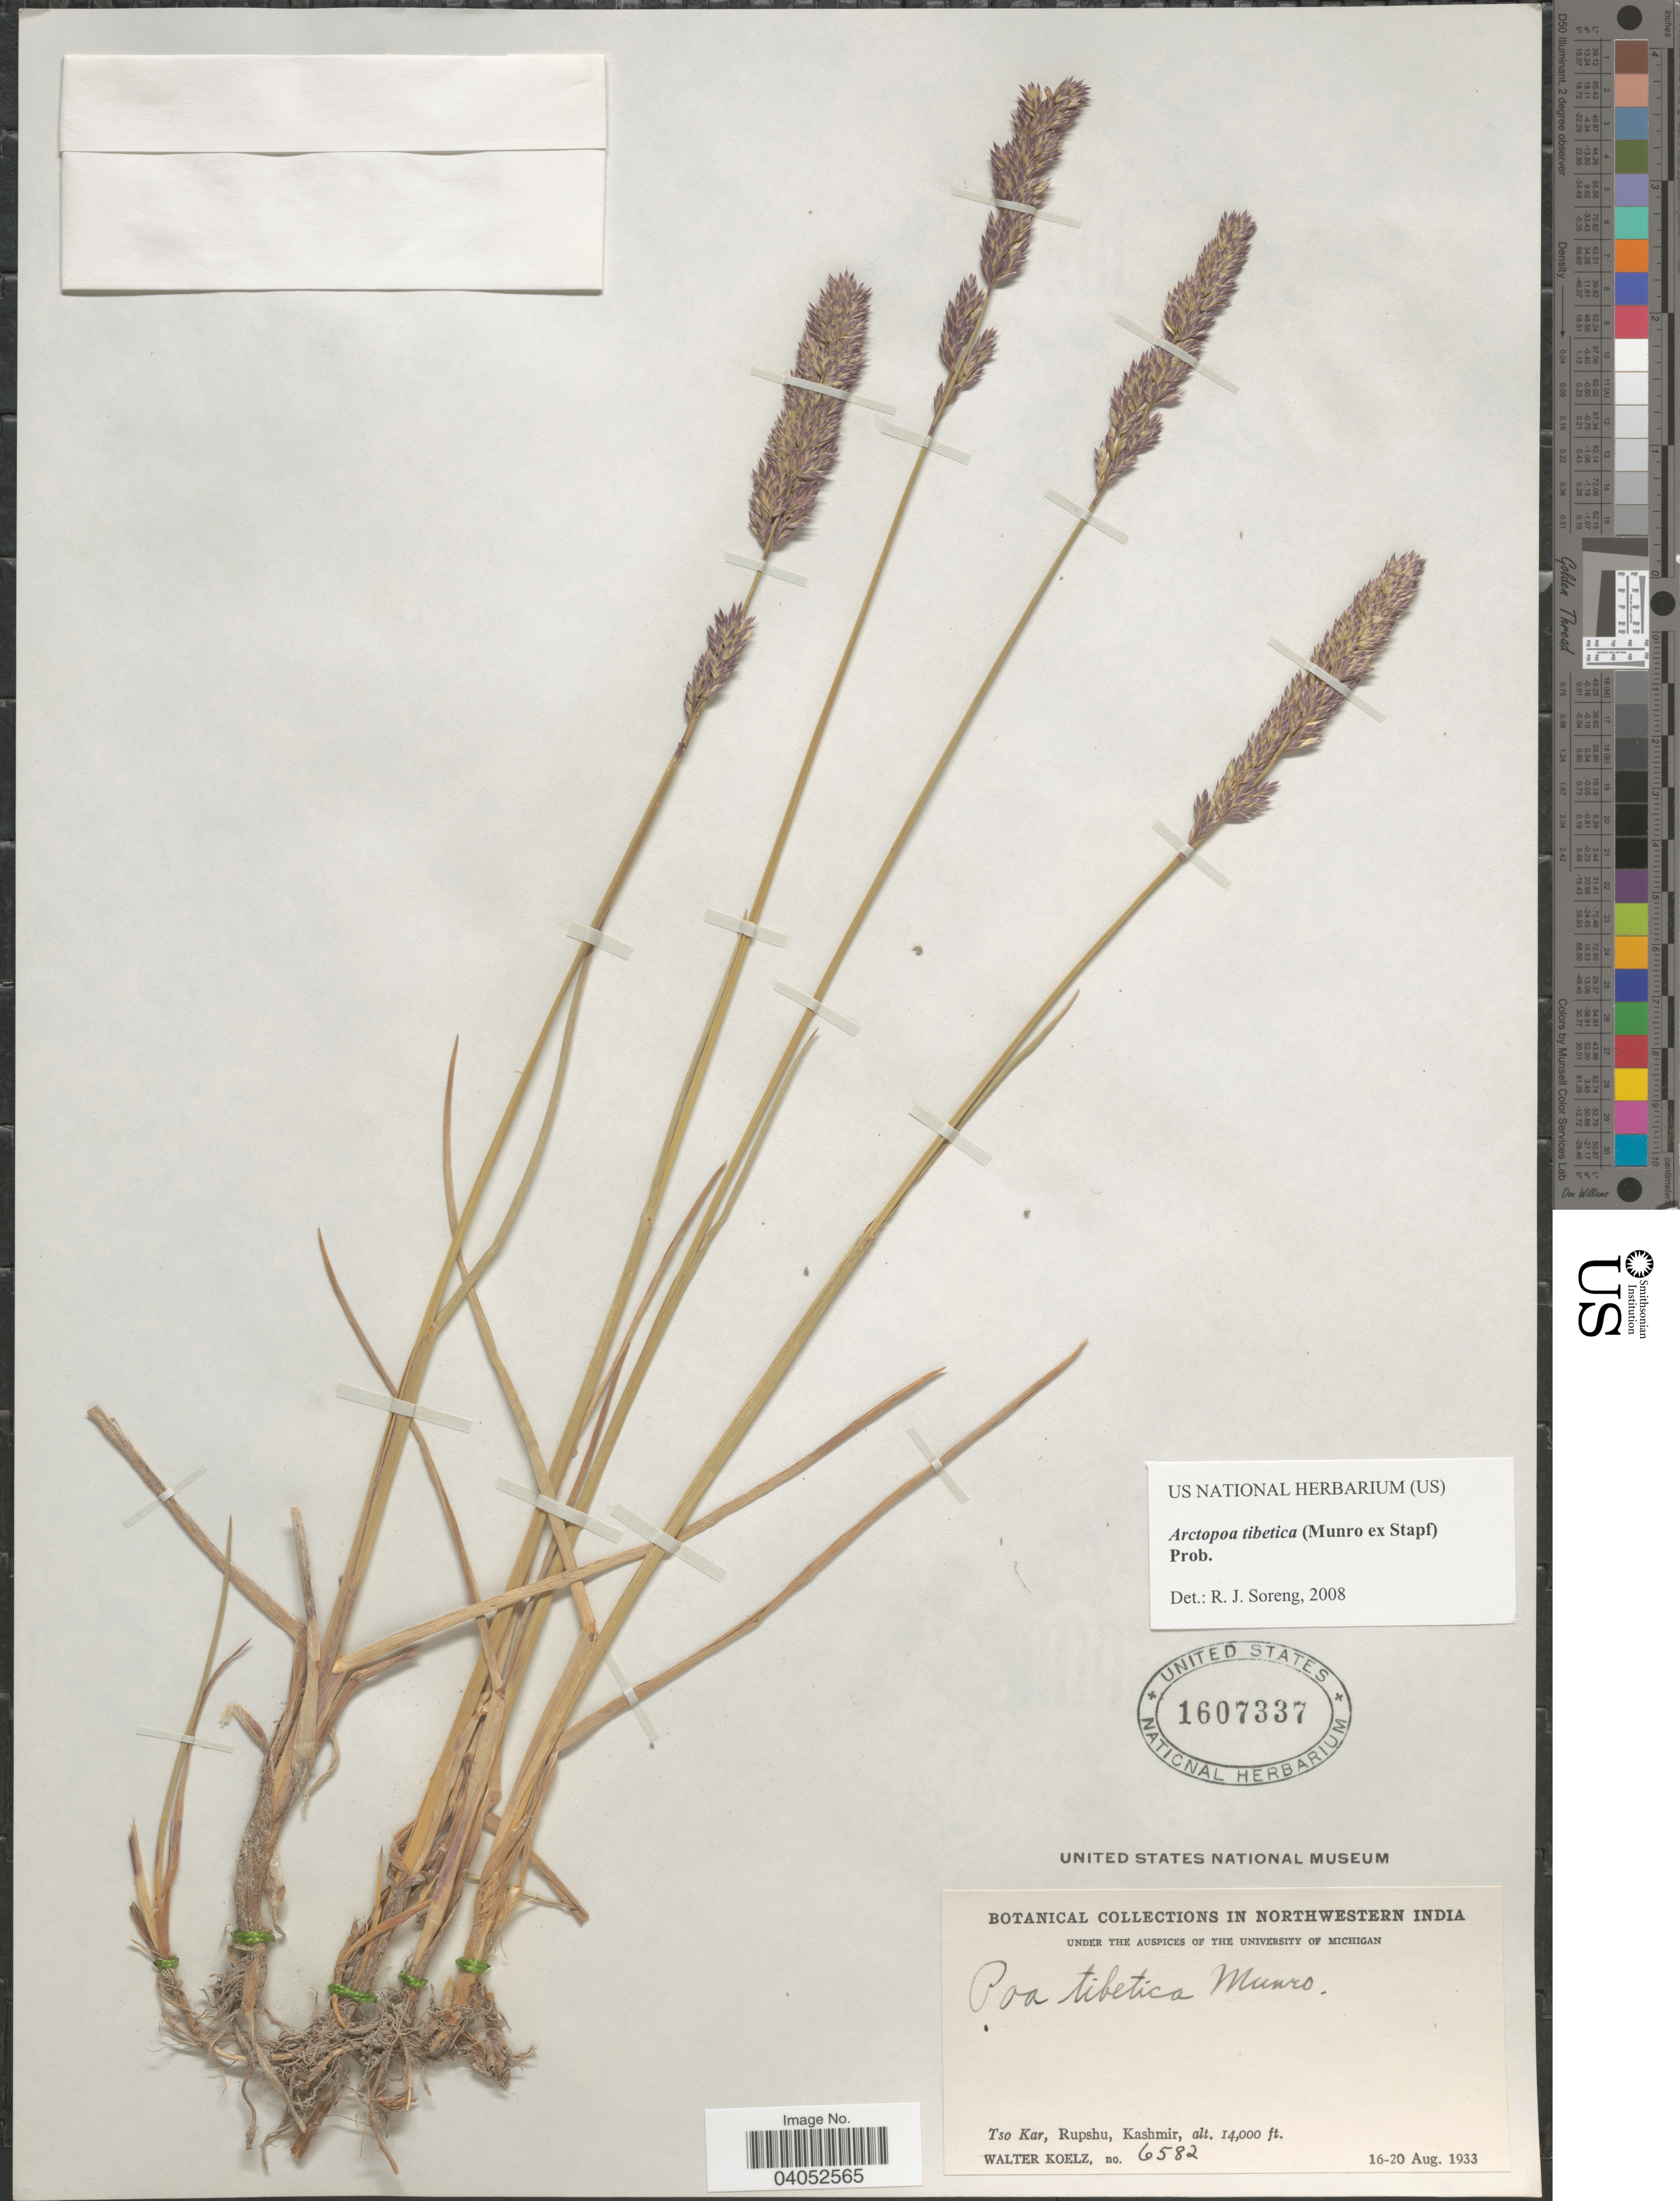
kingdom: Plantae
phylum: Tracheophyta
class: Liliopsida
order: Poales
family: Poaceae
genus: Arctopoa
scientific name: Arctopoa tibetica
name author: (Munro ex Stapf) Prob.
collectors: W. N. Koelz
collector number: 6582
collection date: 1933-08-16/1933-08-20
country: India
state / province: Jammu and Kashmir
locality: Northwestern India. Tso Kar, Rupshu, Kashmir.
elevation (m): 4267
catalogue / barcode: US 1607337